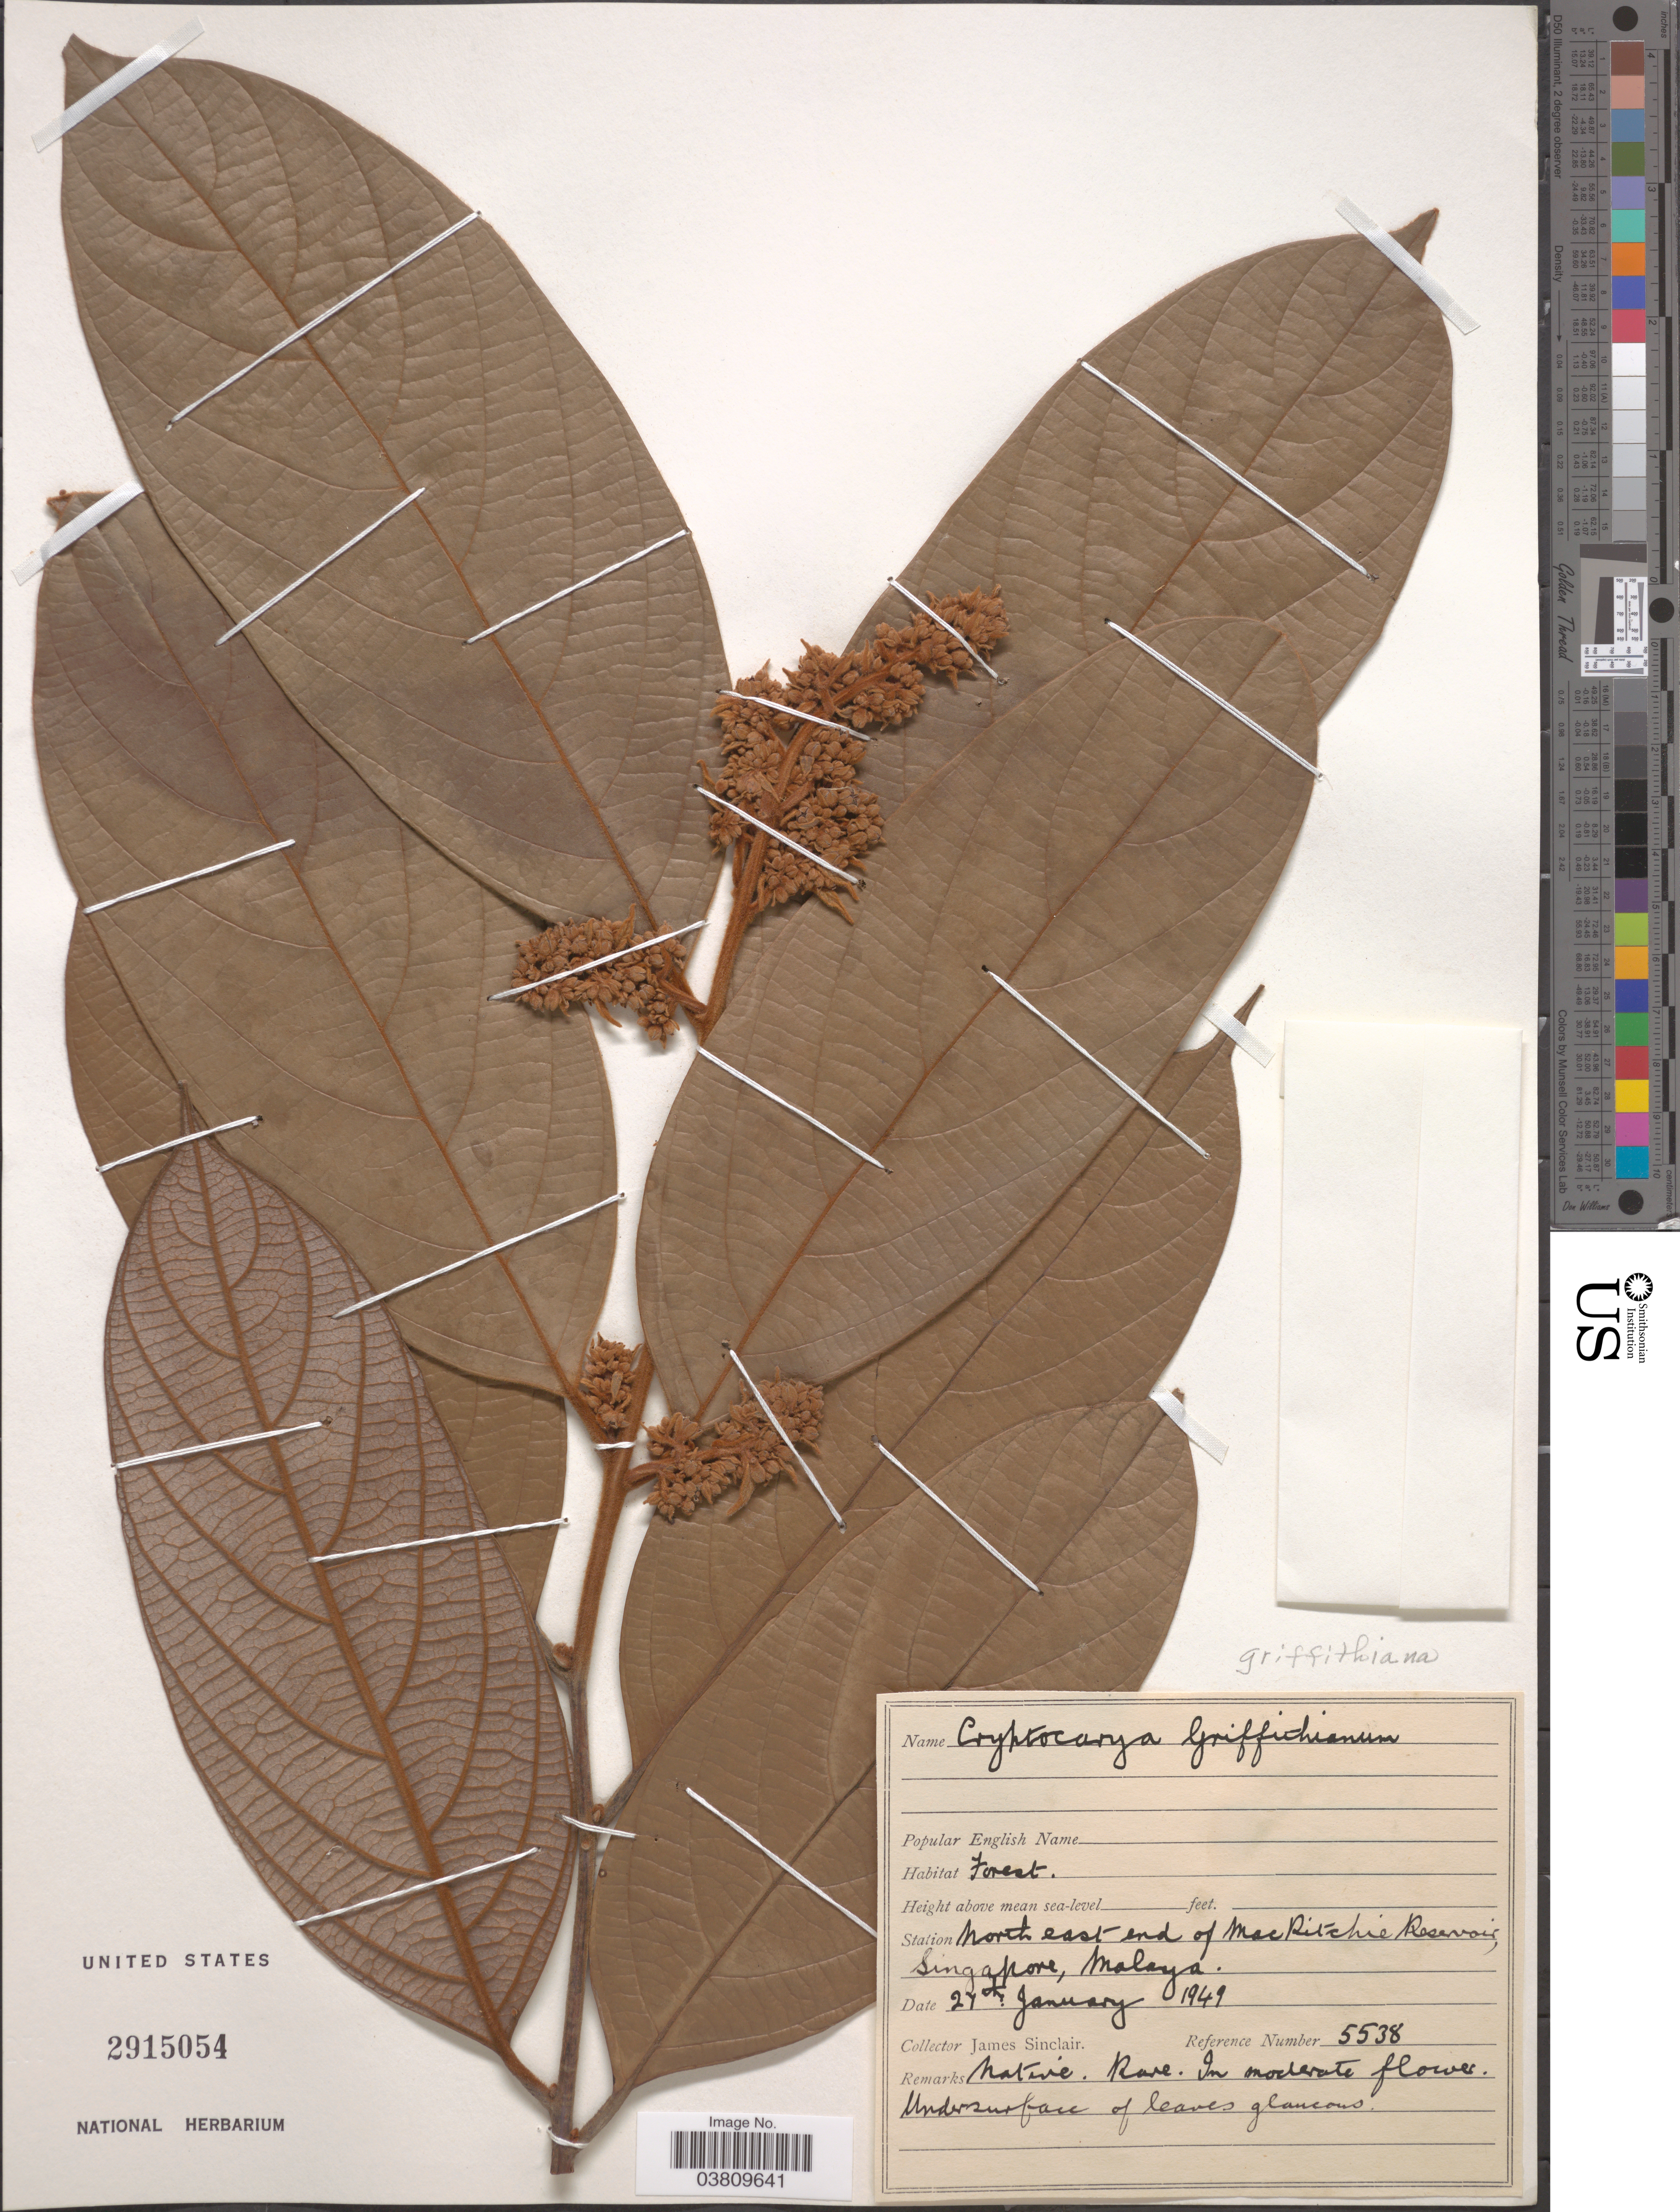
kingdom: Plantae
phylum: Tracheophyta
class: Magnoliopsida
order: Laurales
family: Lauraceae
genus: Cryptocarya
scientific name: Cryptocarya griffithiana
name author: Wight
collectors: J. Sinclair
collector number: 5538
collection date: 1949-01-27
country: Singapore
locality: Station North east end of MacRitchie Reservoir, Malaya.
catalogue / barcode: US 2915054